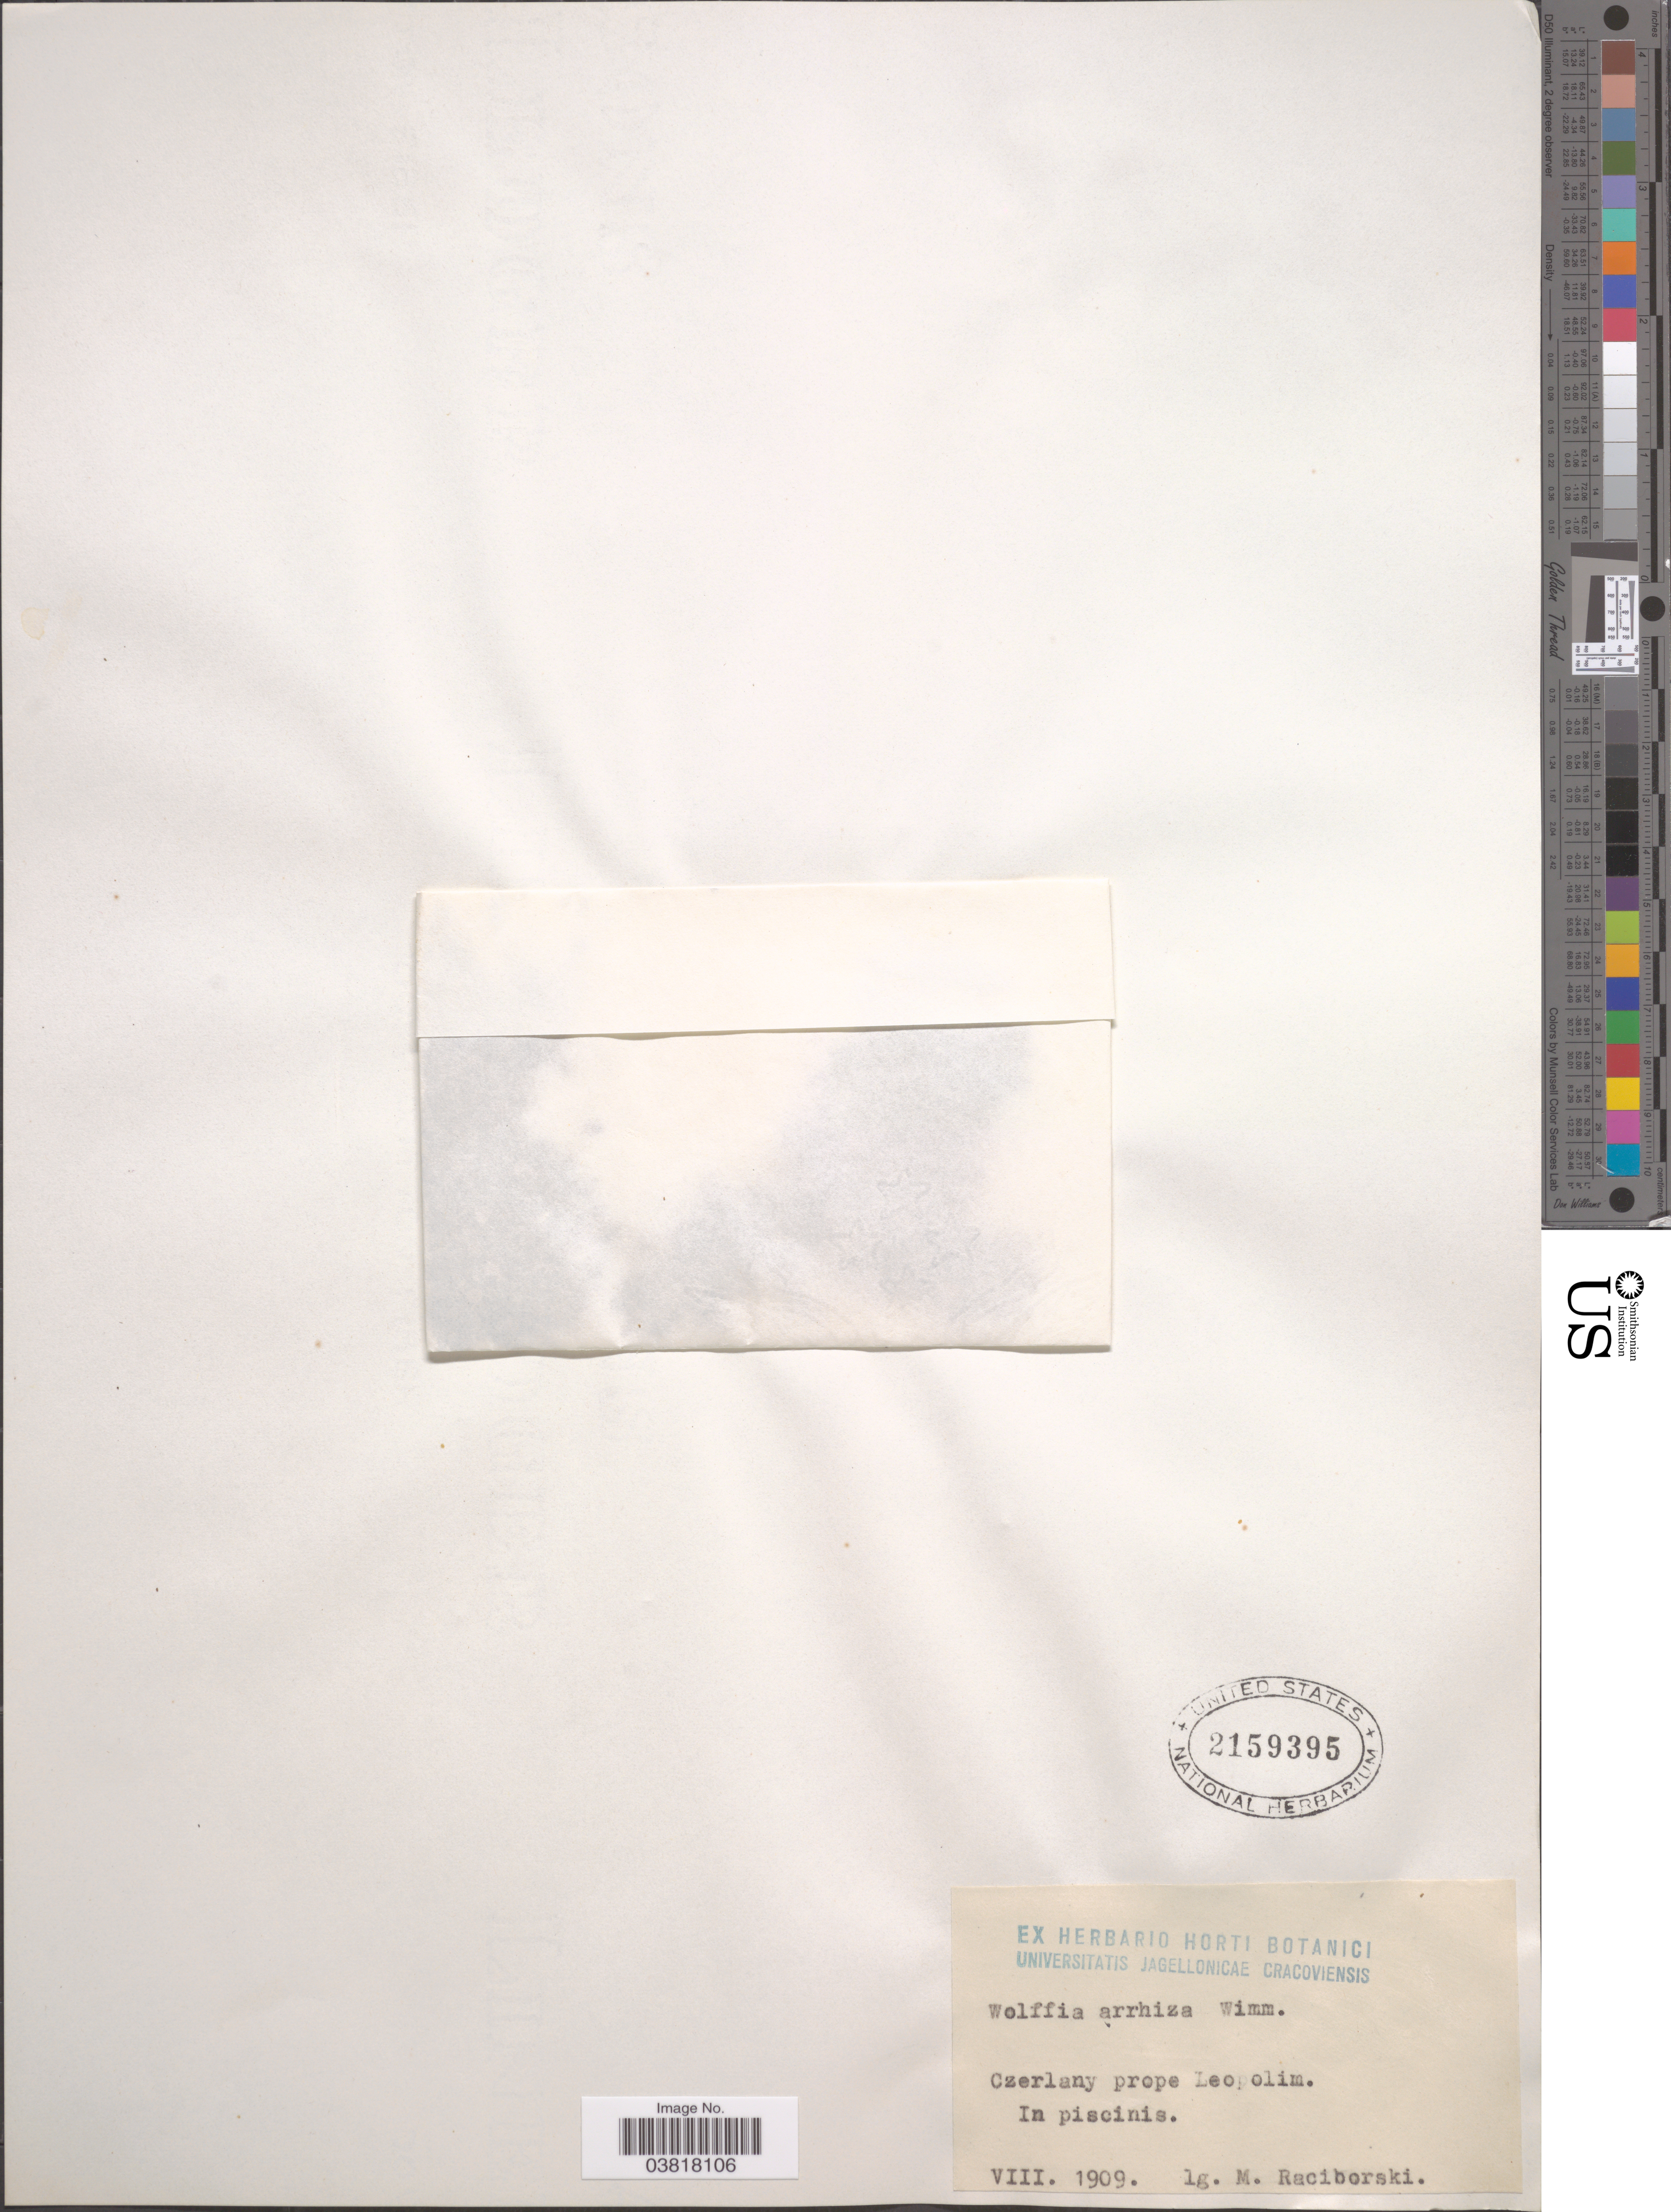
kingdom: Plantae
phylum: Tracheophyta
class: Liliopsida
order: Alismatales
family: Araceae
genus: Wolffia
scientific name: Wolffia arrhiza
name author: (L.) Horkel ex Wimm.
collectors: M. Raciborski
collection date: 1909-08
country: Ukraine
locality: Czerlany prope Leopolim.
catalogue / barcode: US 2159395